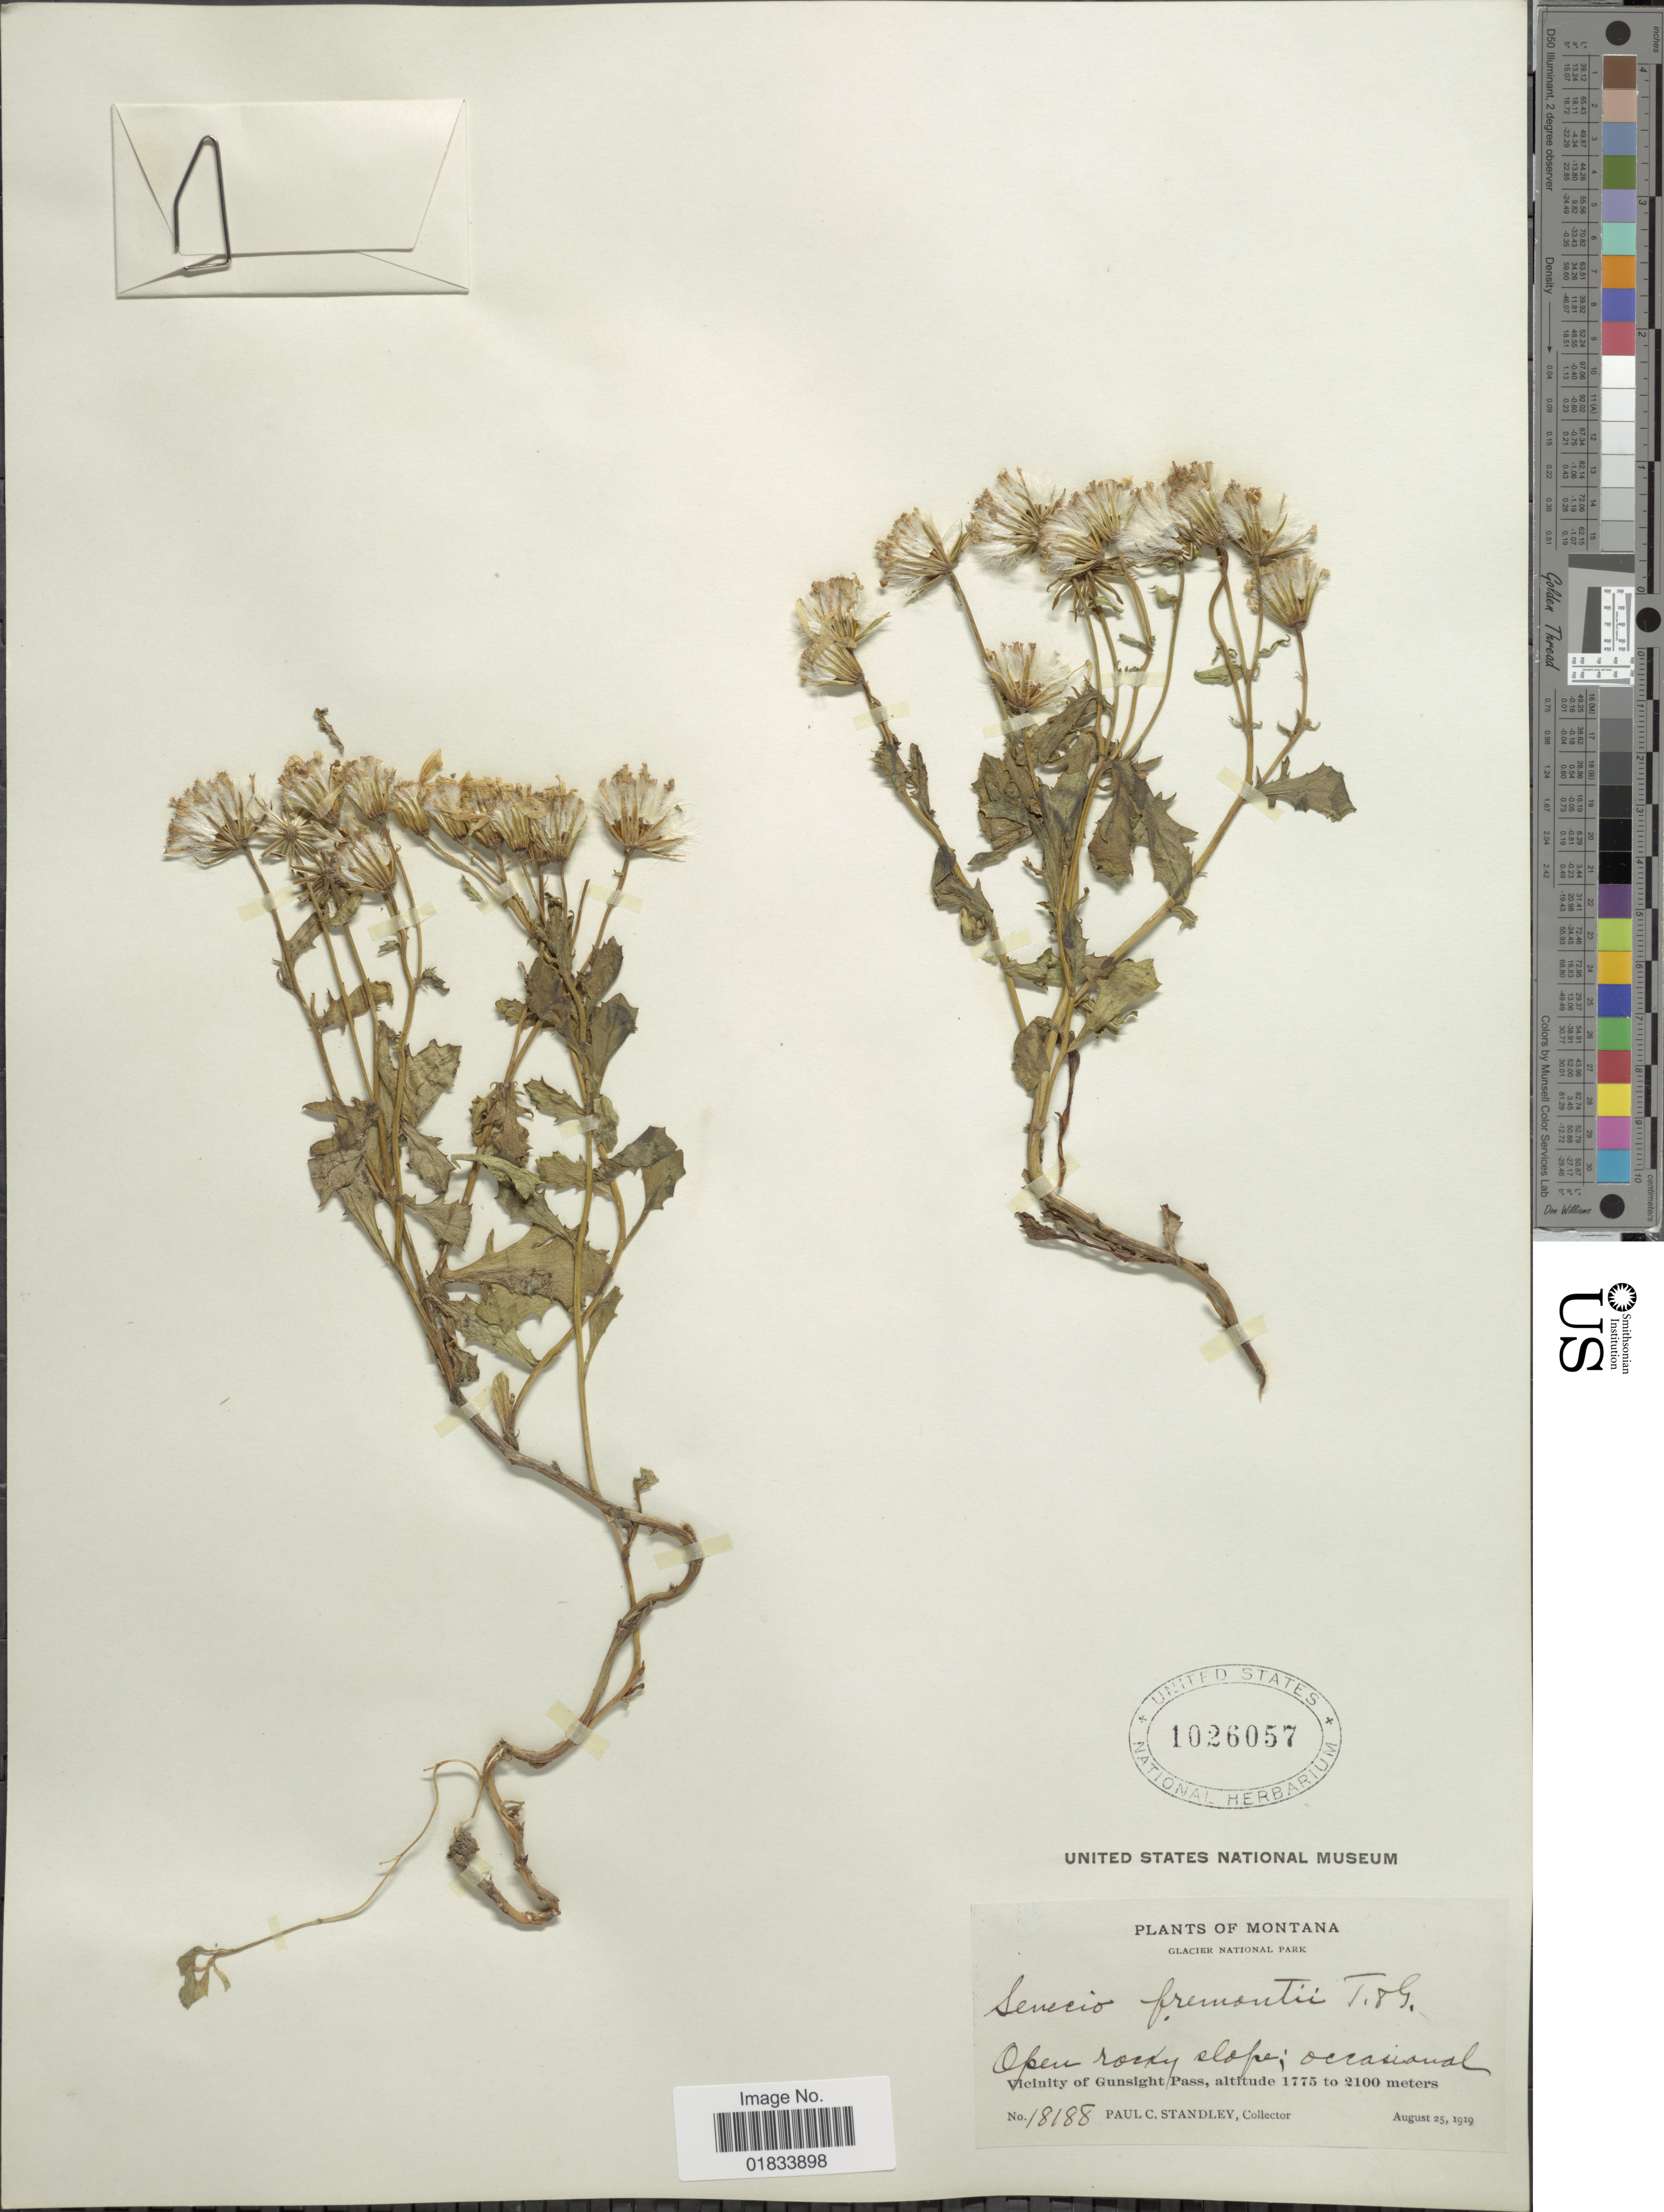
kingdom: Plantae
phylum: Tracheophyta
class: Magnoliopsida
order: Asterales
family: Asteraceae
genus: Senecio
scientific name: Senecio fremontii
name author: Torr. & A. Gray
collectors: P. C. Standley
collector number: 18188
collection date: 1919-08-25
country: United States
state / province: Montana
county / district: Glacier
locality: Glacier National Park, vicinity of Gunsight Pass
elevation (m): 1775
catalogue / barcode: US 1026057